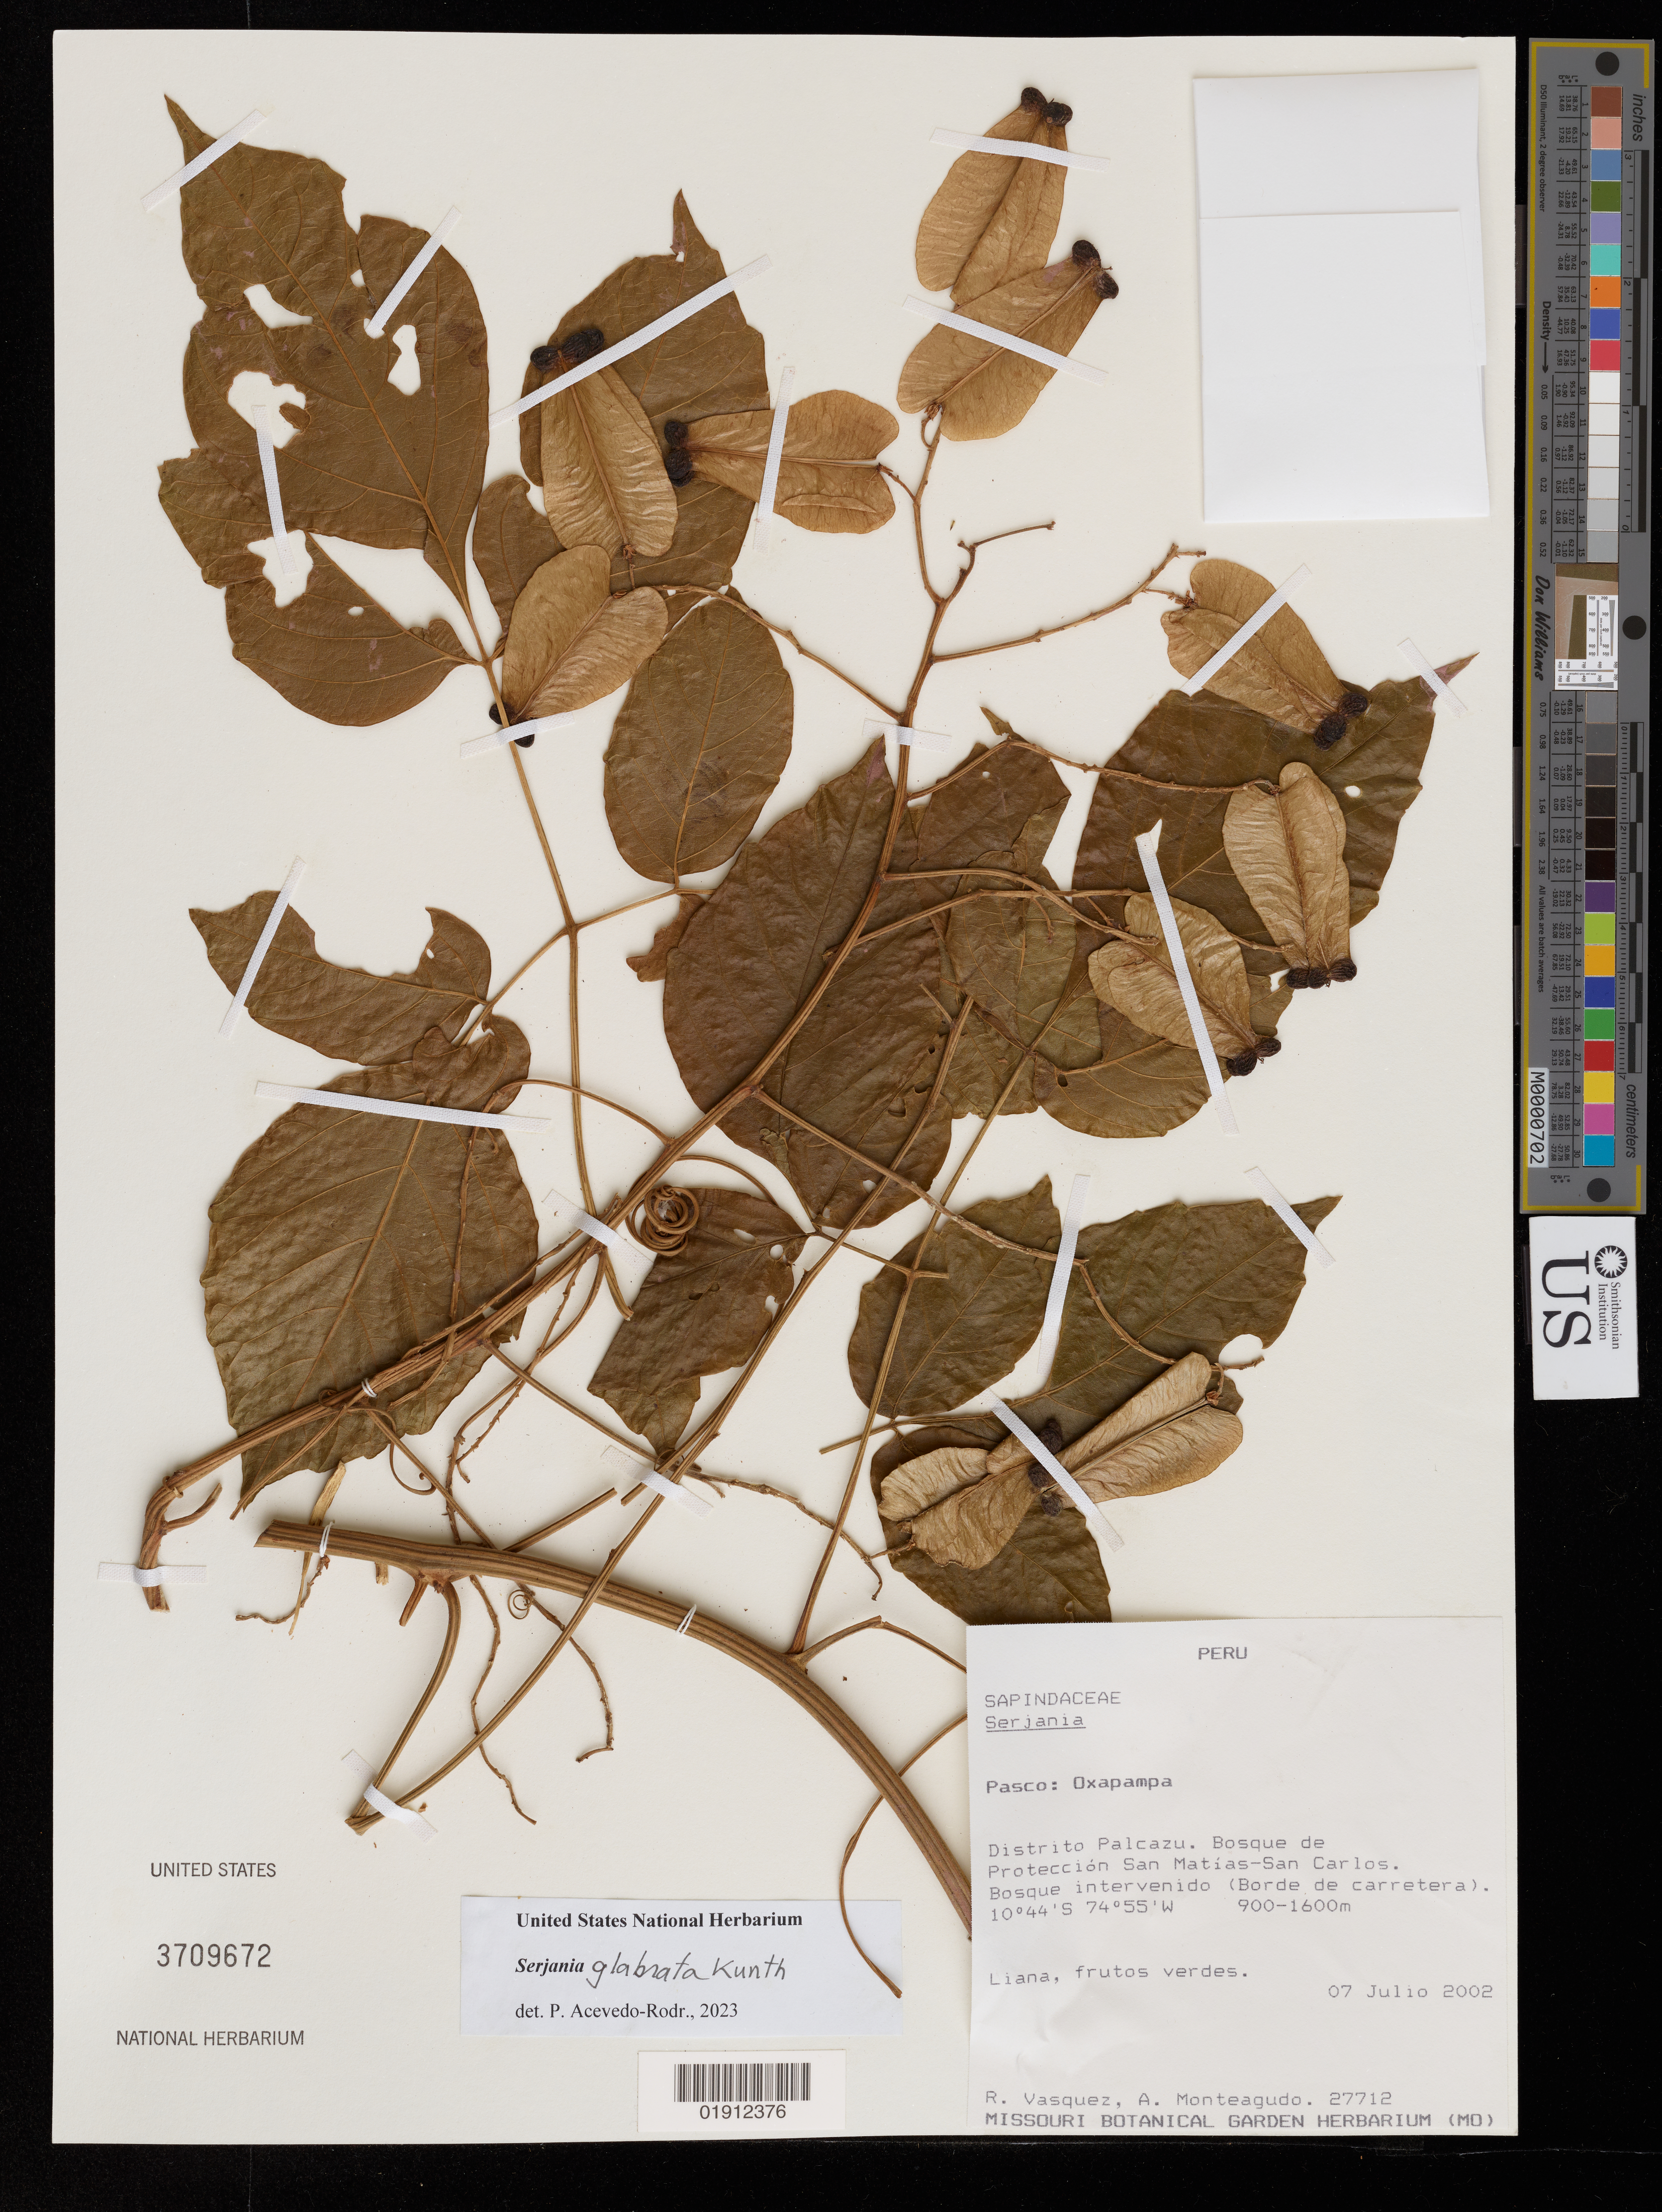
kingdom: Plantae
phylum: Tracheophyta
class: Magnoliopsida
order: Sapindales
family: Sapindaceae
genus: Serjania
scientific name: Serjania glabrata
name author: Kunth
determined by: Acevedo-Rodriguez, P., (US), Smithsonian Institution - National Museum of Natural History (UNITED STATES)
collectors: R. Vásquez M. & A. Monteagudo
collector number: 27712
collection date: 2002-07-07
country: Peru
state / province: Pasco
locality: Oxapampa. Distrito Palcazu. Bosque de Protección San Matías-San Carlos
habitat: Bosque intervenido (borde de carretera)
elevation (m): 900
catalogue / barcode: US 3709672